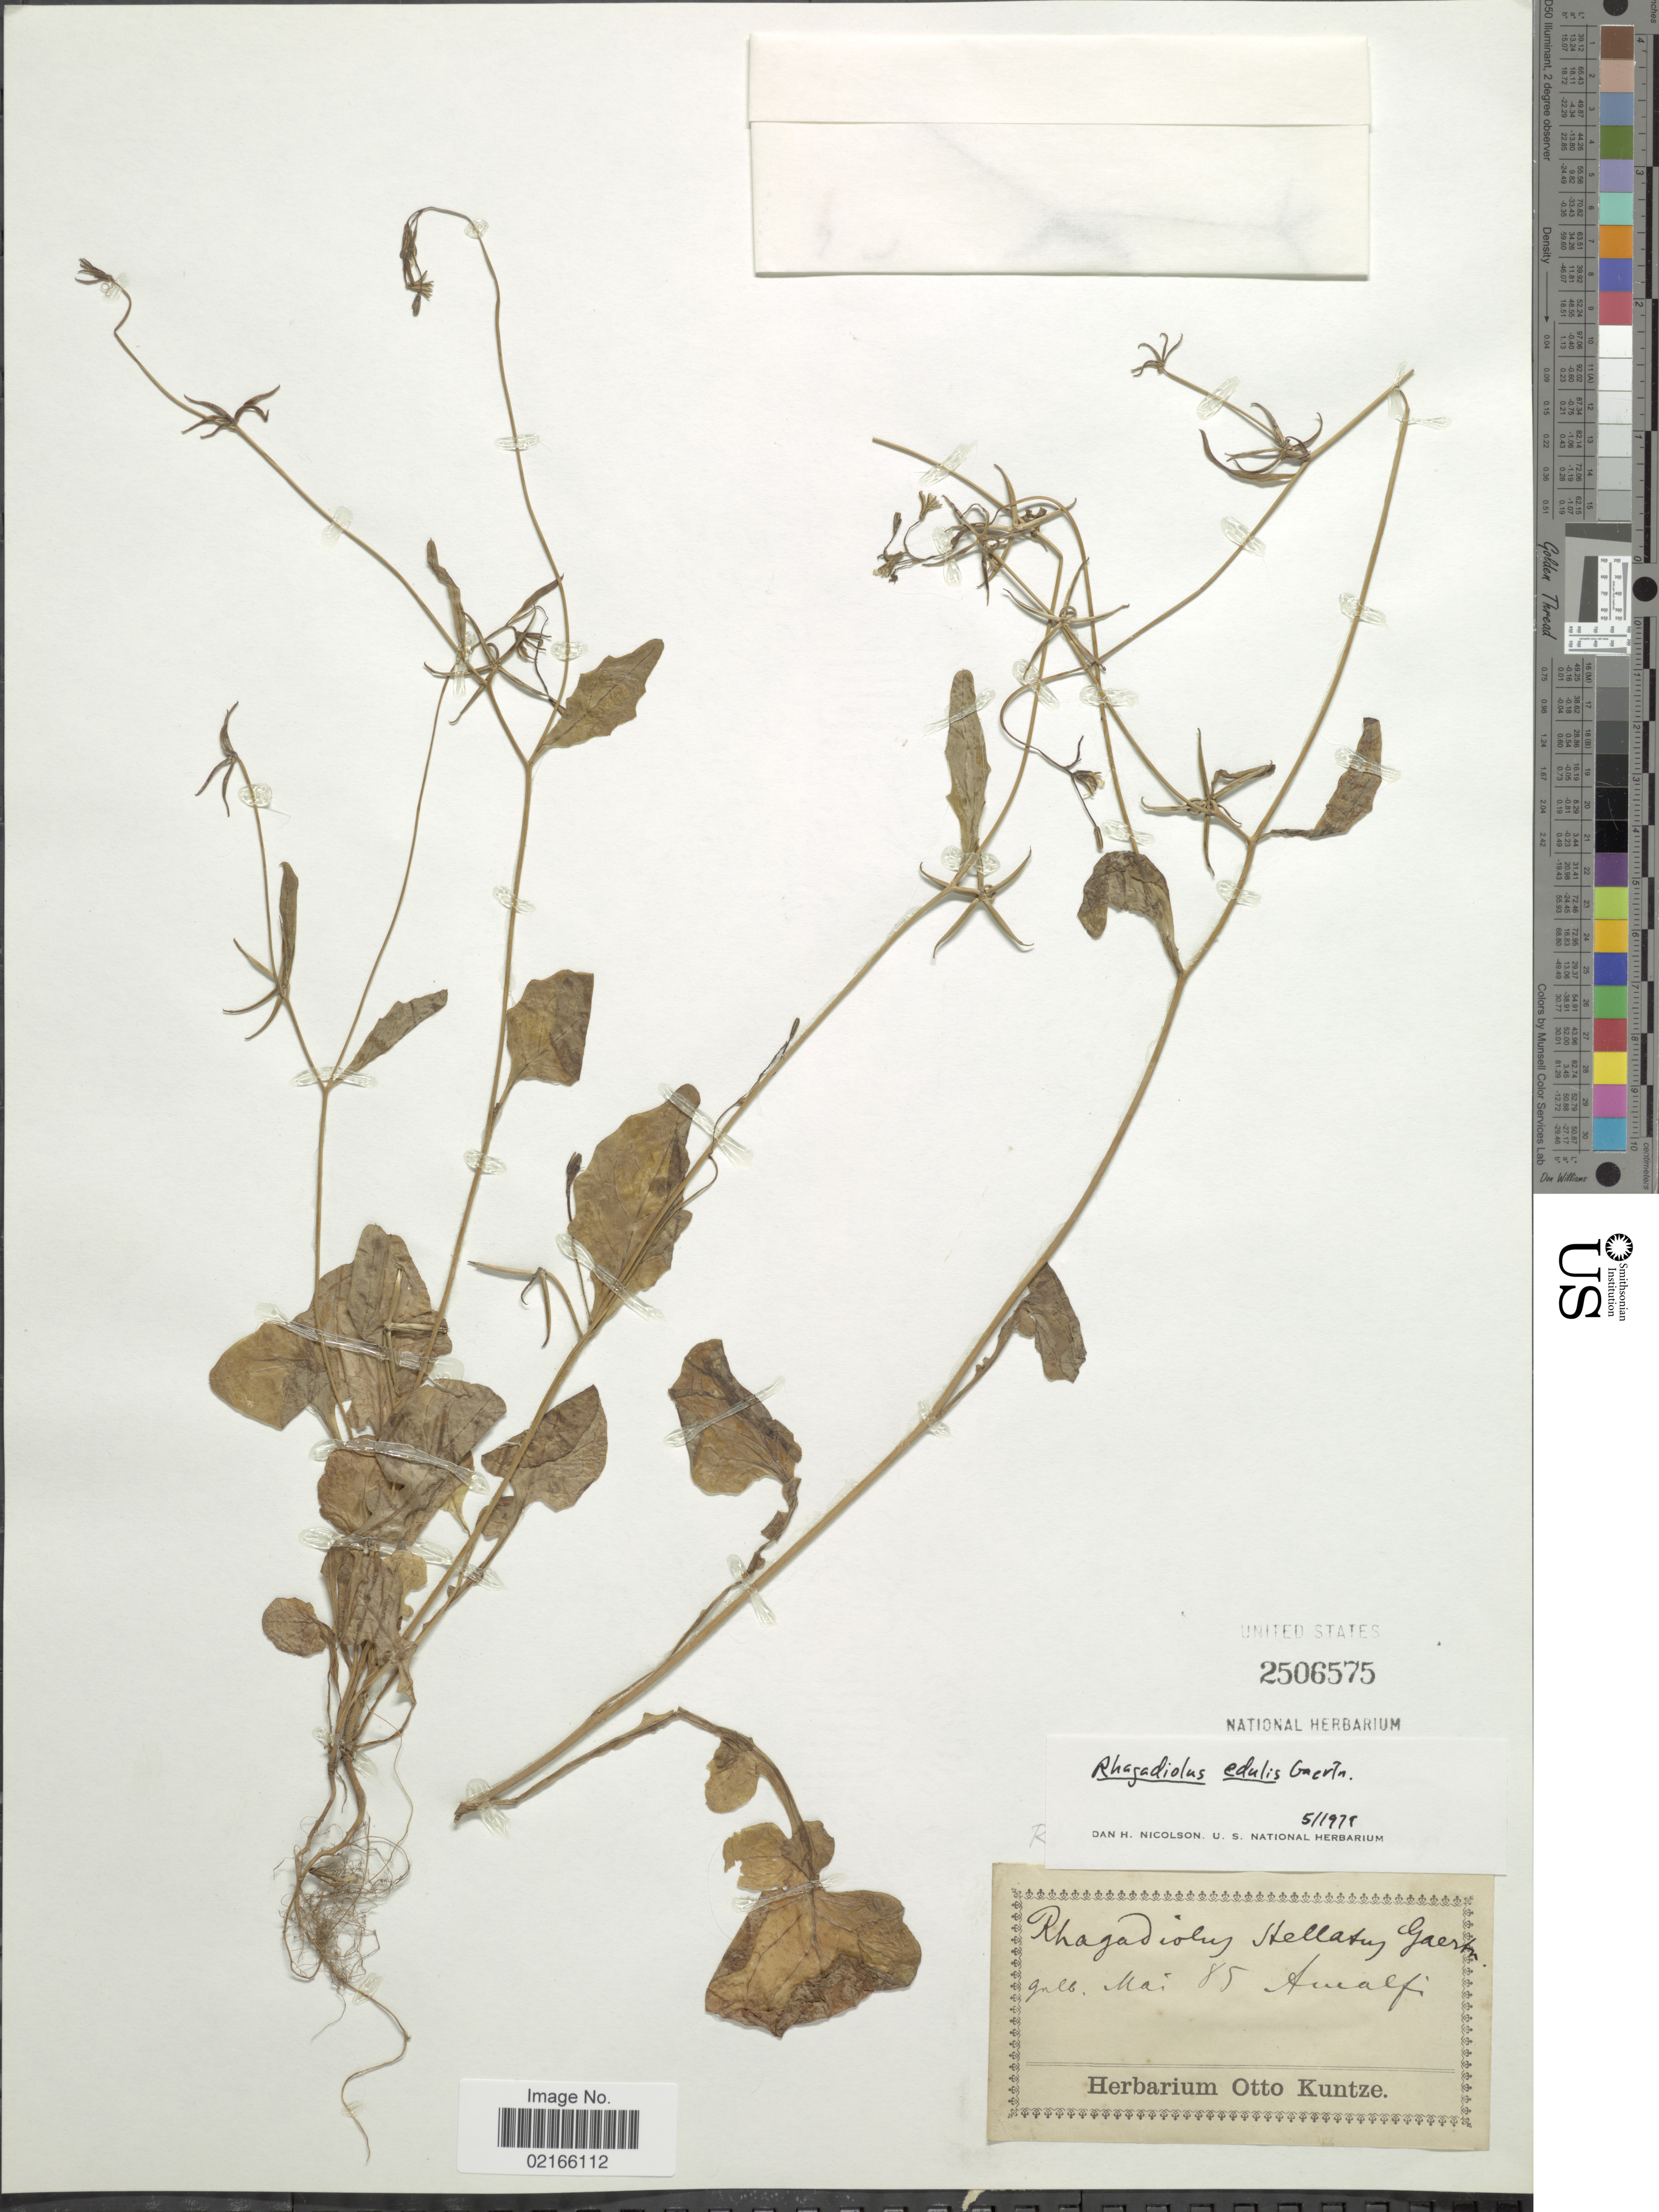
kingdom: Plantae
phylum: Tracheophyta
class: Magnoliopsida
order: Asterales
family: Asteraceae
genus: Rhagadiolus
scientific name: Rhagadiolus edulis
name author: Gaertn.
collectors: ex Herb. O. Kuntze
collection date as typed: Transcribed d/m/y: /5/85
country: Italy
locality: Galb, Amalfi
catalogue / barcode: US 2506575